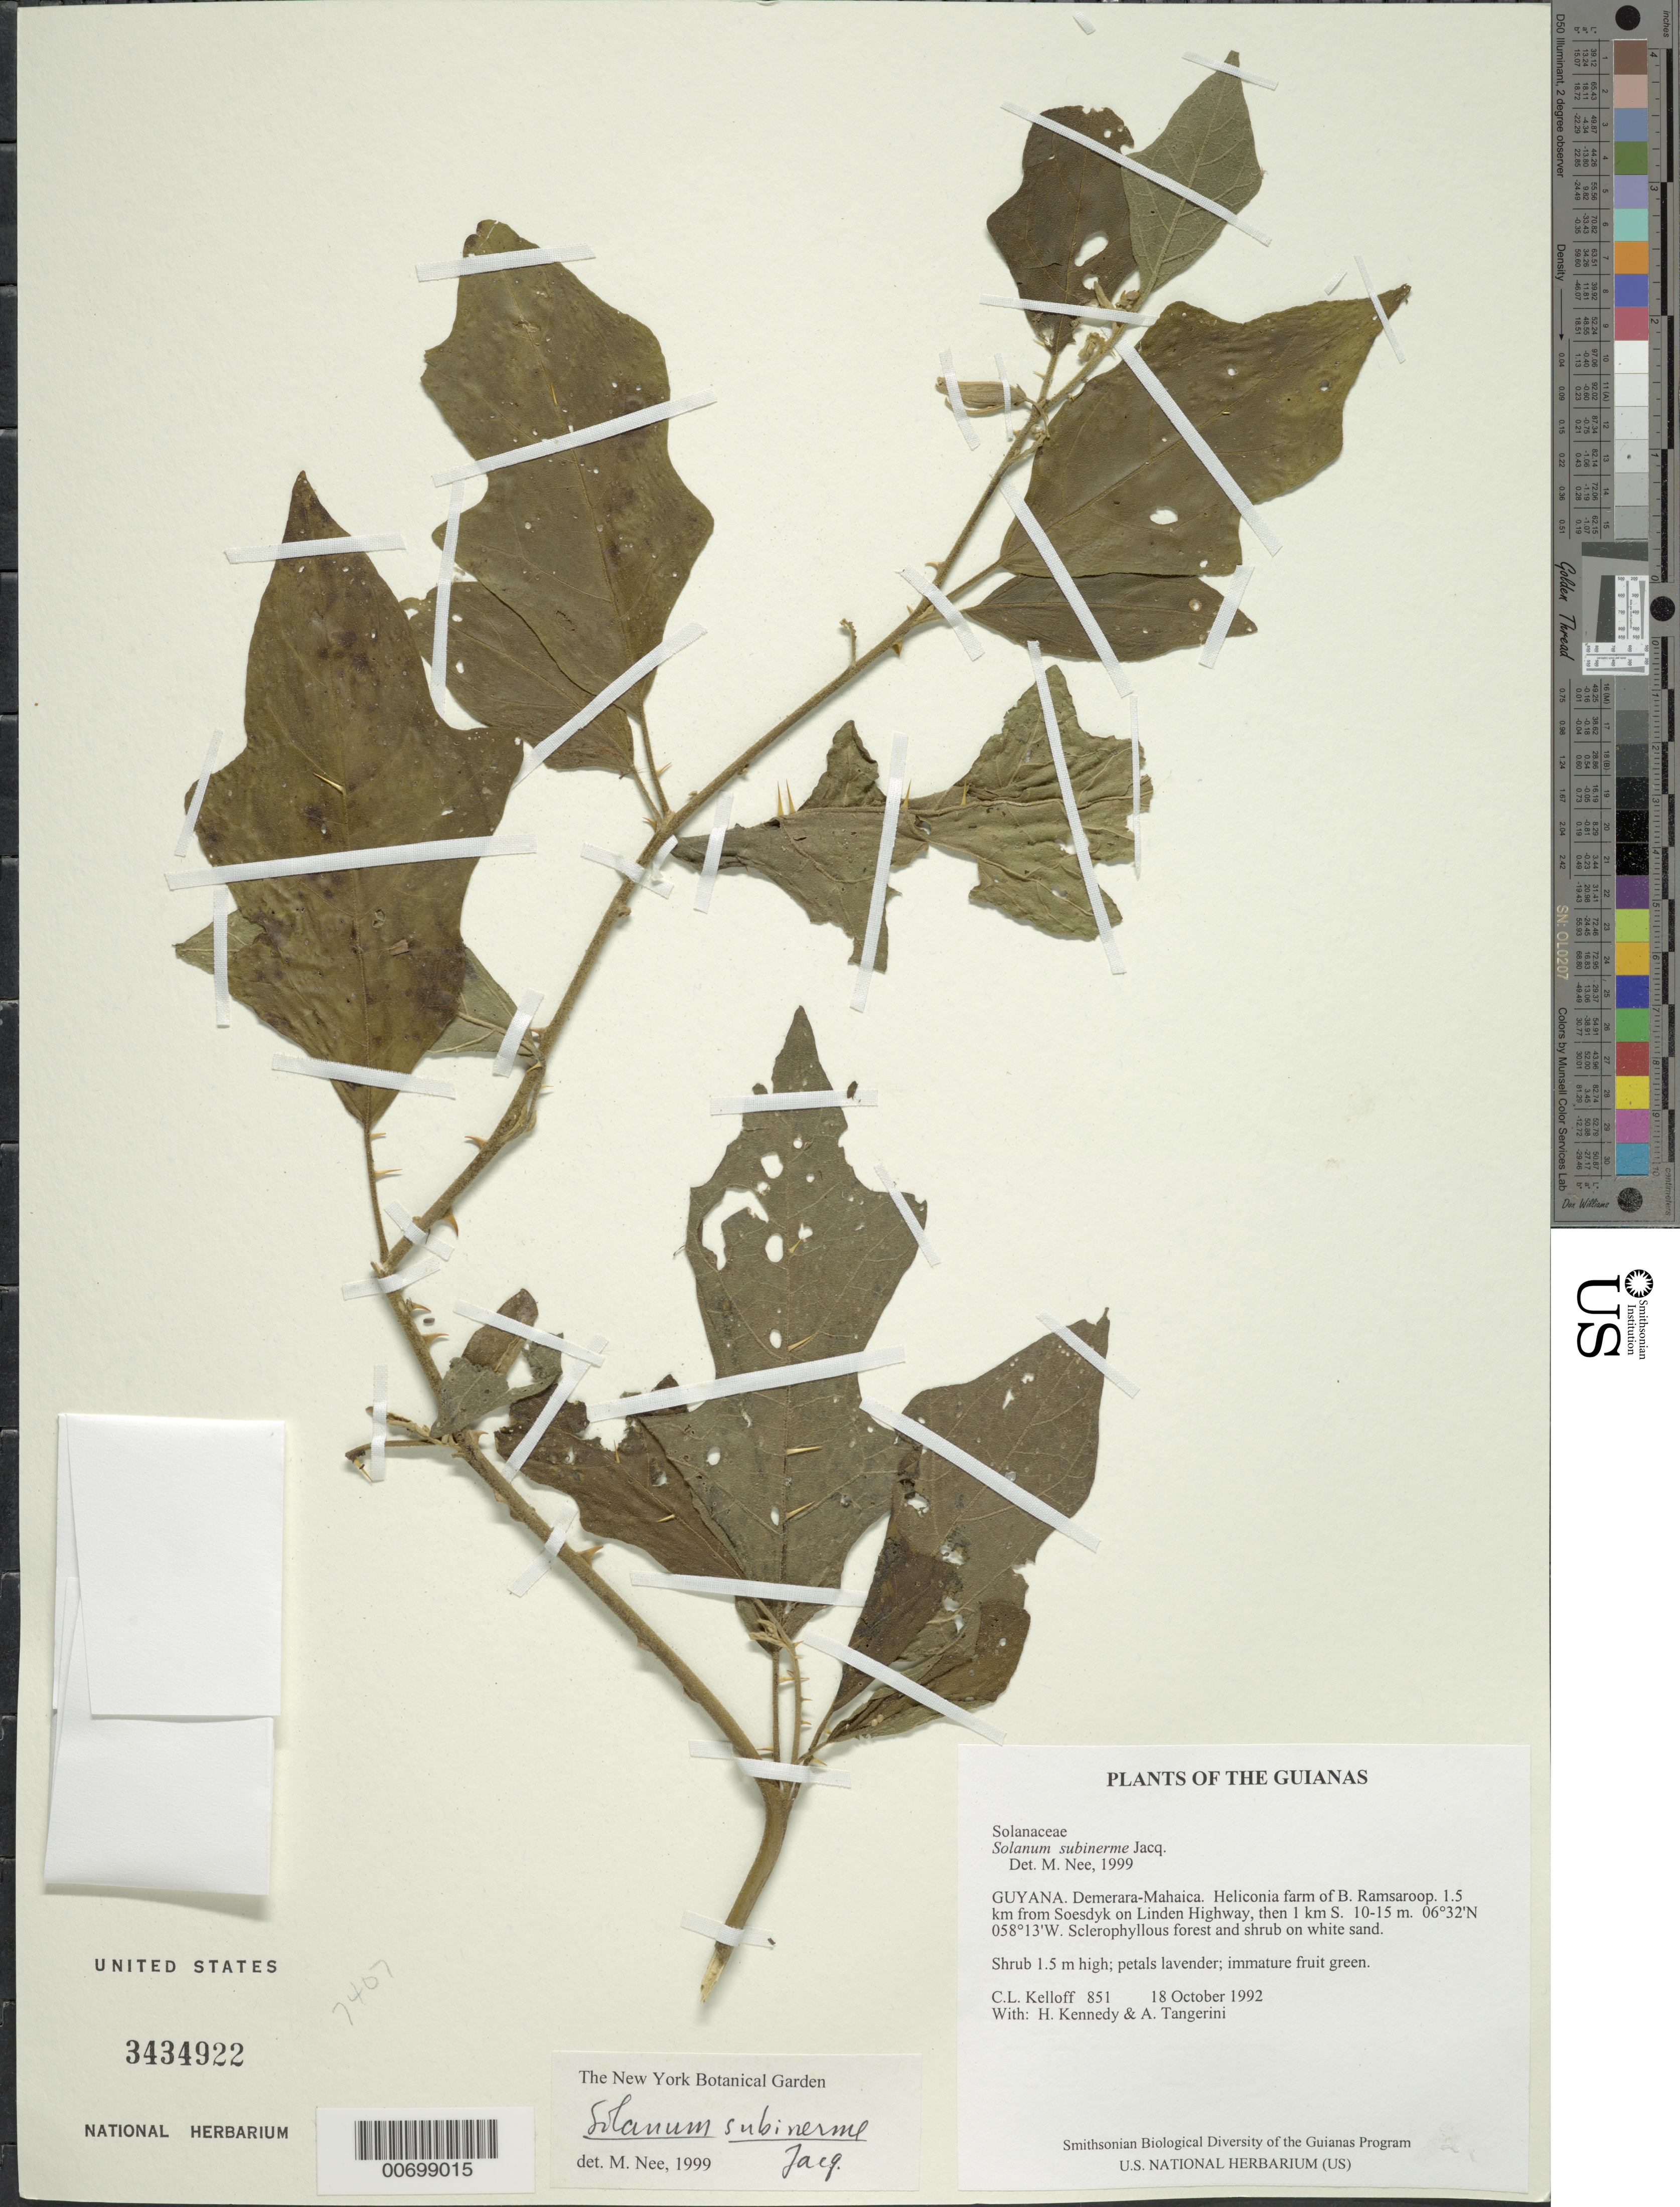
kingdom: Plantae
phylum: Tracheophyta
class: Magnoliopsida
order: Solanales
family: Solanaceae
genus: Solanum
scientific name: Solanum subinerme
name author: Jacq.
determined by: Nee, Michael H.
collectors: C. L. Kelloff, A. Tangerini & A. Kennedy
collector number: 851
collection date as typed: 10 Oct 1992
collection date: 1992-10-10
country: Guyana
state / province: Demerara-Mahaica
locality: Heliconia farm of B. Ramsaroop. 1.5 km from Soesdyk on Linden Highway, then 1 km S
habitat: Sclerophyllous forest and shrub on white sand.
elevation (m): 10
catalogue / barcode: US 3434922